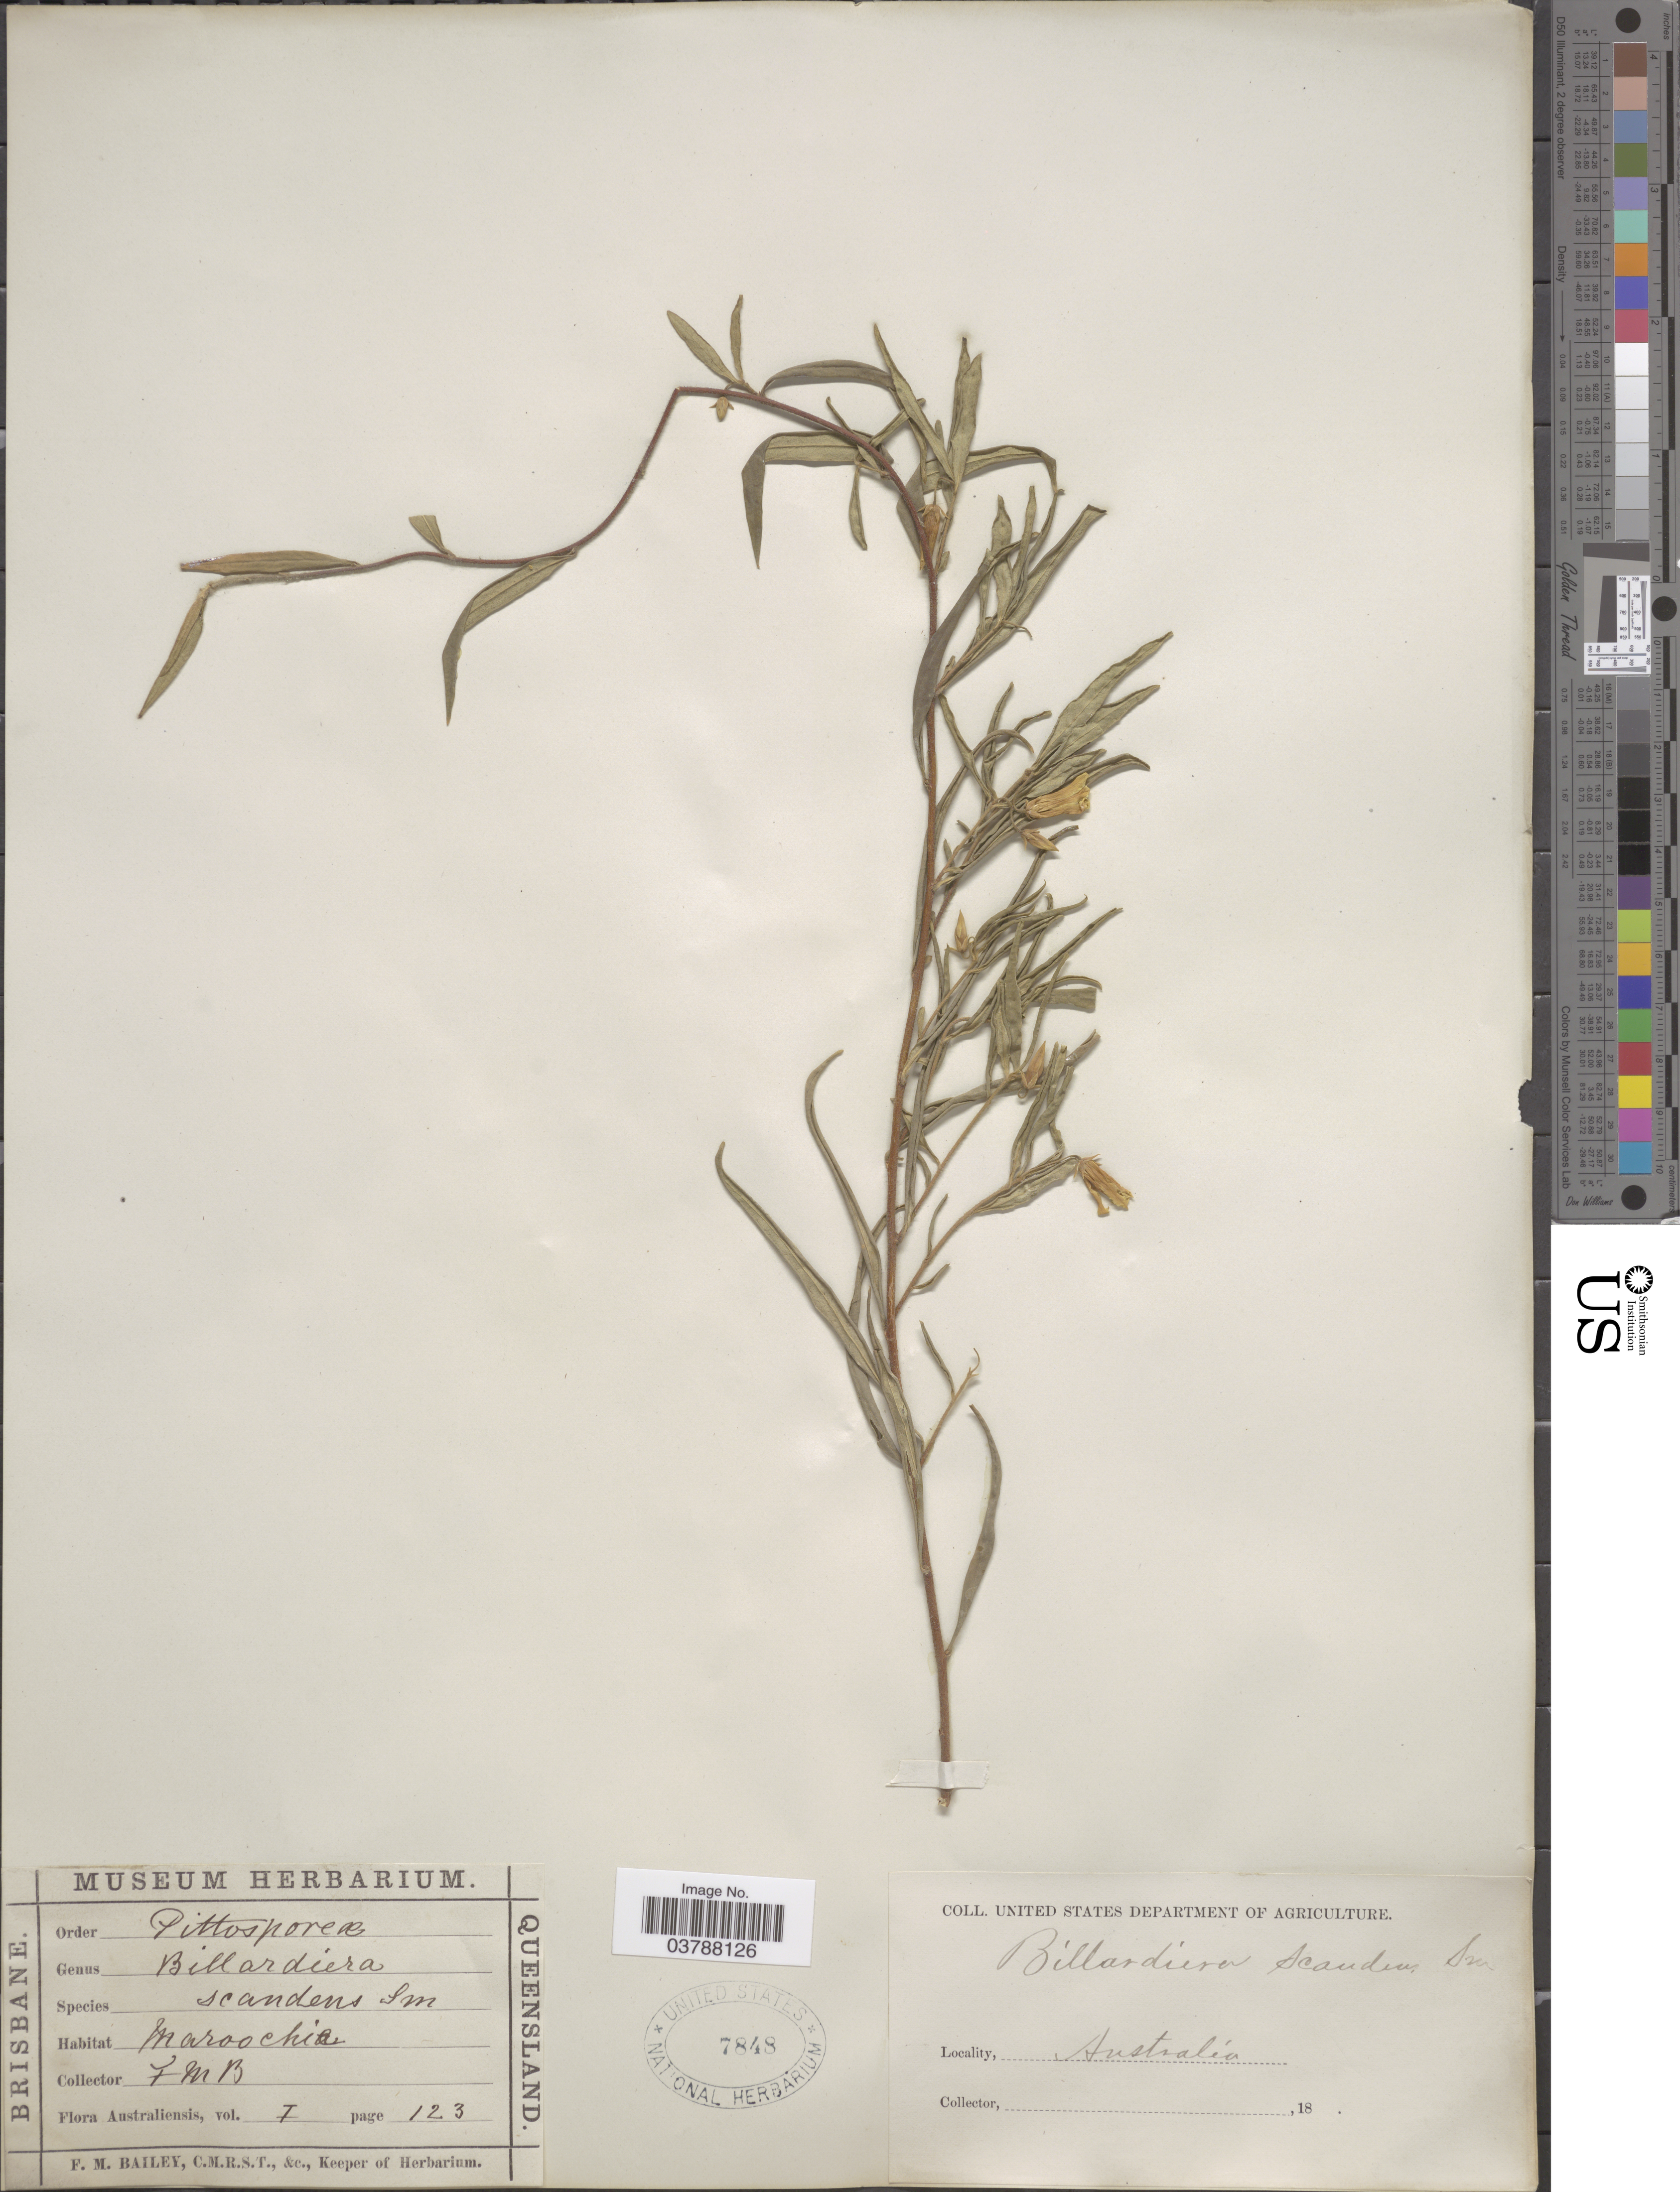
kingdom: Plantae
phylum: Tracheophyta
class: Magnoliopsida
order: Apiales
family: Pittosporaceae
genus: Billardiera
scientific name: Billardiera scandens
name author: Sm.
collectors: F. M. Bailey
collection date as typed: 18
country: Australia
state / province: Queensland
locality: Maroochie.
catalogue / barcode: US 7848